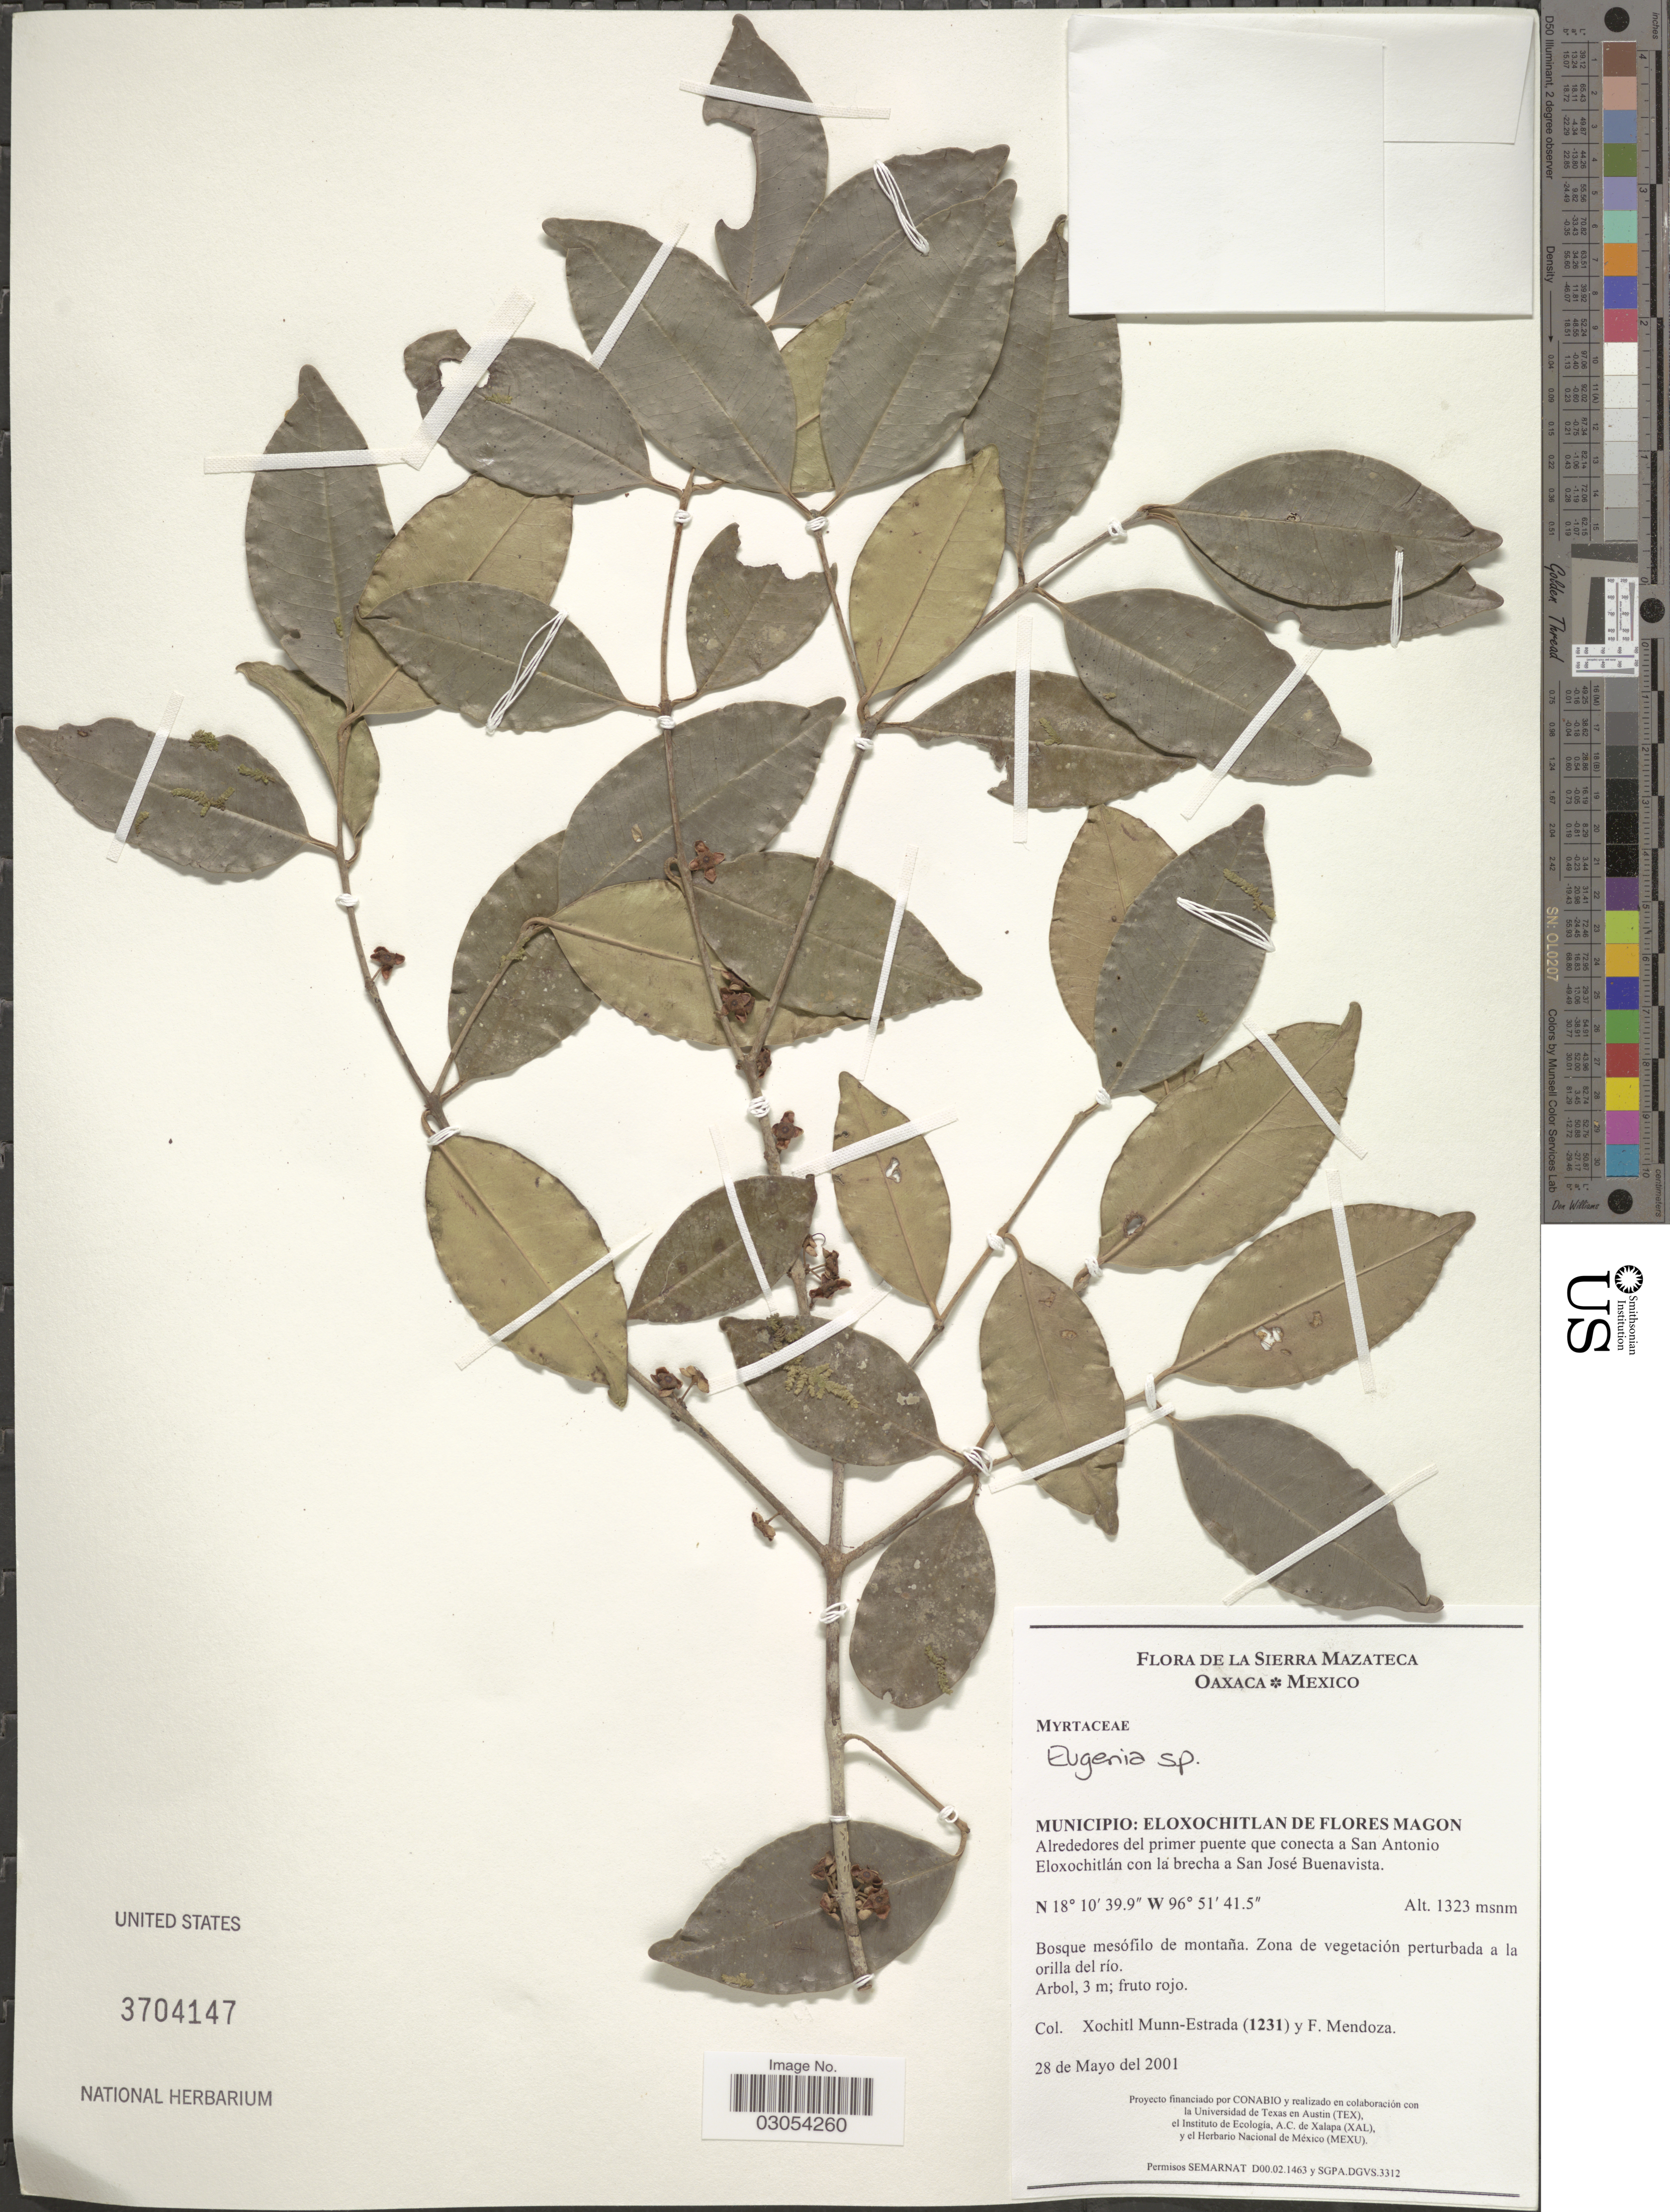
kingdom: Plantae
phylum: Tracheophyta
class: Magnoliopsida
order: Myrtales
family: Myrtaceae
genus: Eugenia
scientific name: Eugenia sp.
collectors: X. Munn-Estrada & F. Mendoza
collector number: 1231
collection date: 2001-05-28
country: Mexico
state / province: Oaxaca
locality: Sierra Mazateca. Municipio: Eloxochitlan de Flores Magon. Alrededores del primer puente que conecta a San Antonio Eloxochitlán con lá brecha a San José Buenavista.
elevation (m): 1323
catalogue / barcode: US 3704147